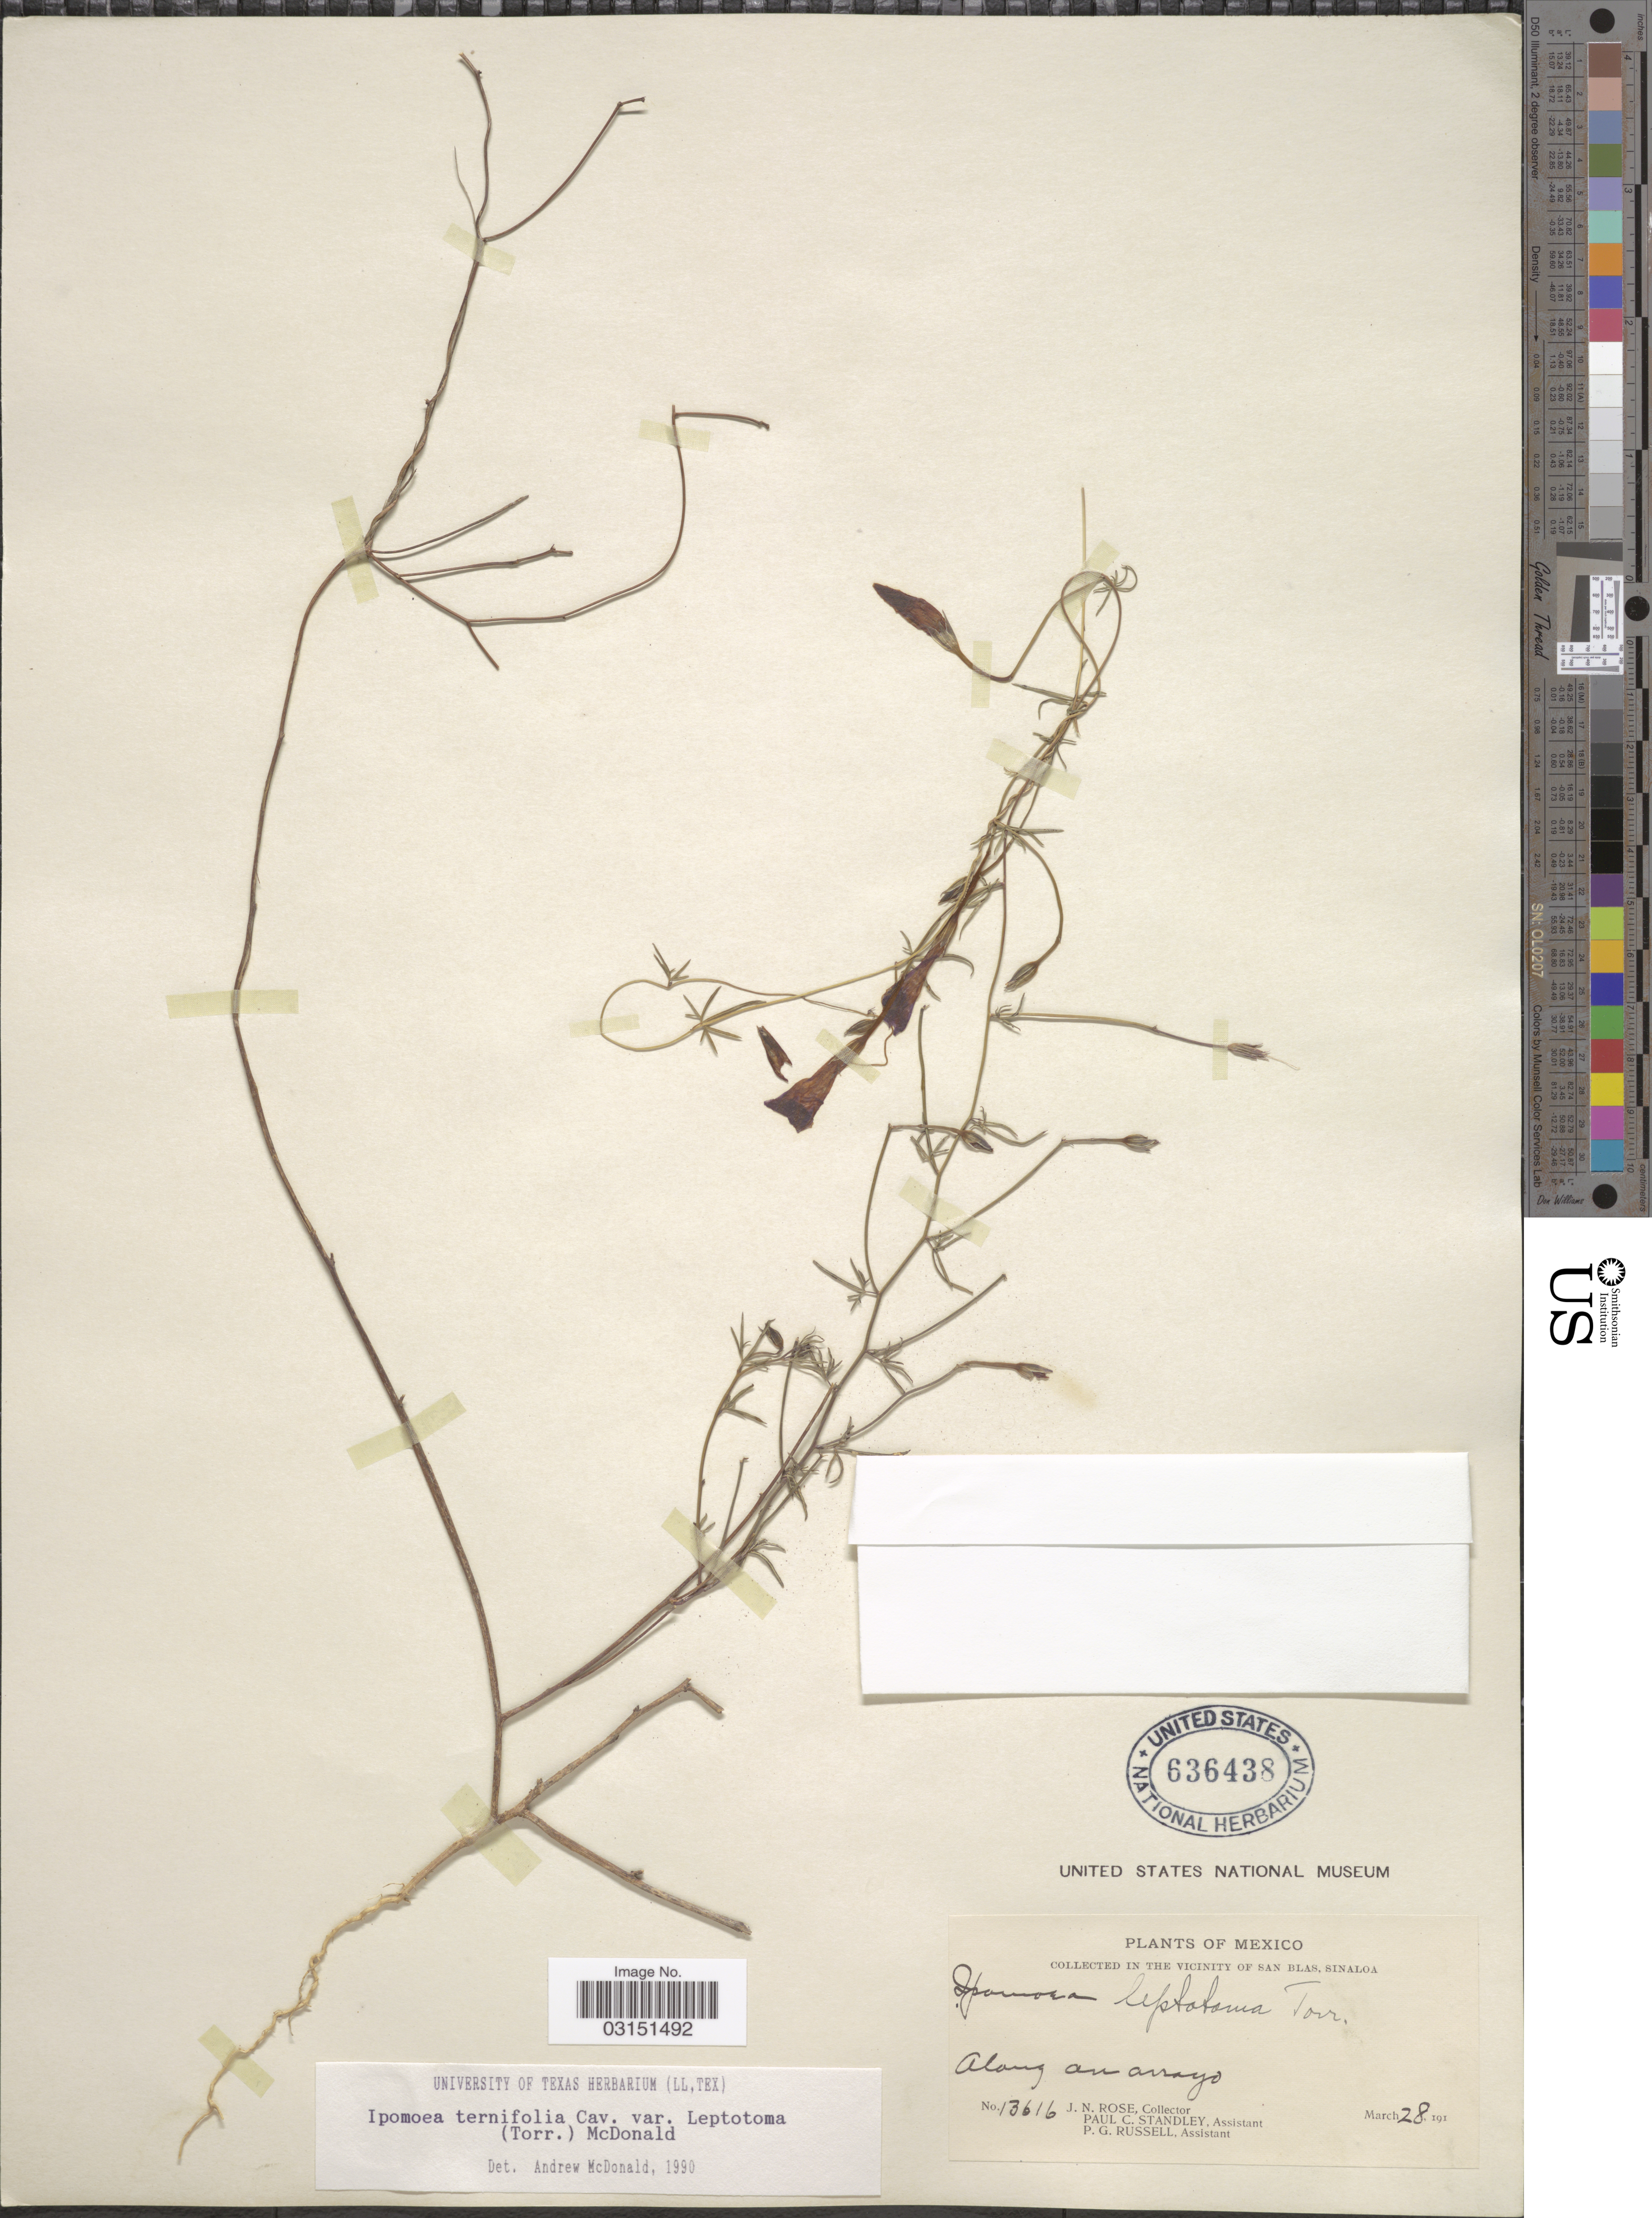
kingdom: Plantae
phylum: Tracheophyta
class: Magnoliopsida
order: Solanales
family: Convolvulaceae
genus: Ipomoea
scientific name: Ipomoea ternifolia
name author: Cav.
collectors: J. N. Rose, P. C. Standley & P. G. Russell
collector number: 13616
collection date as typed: March 28, 191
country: Mexico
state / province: Sinaloa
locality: Vicinity of San Blas. Along an arroyo.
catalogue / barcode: US 636438